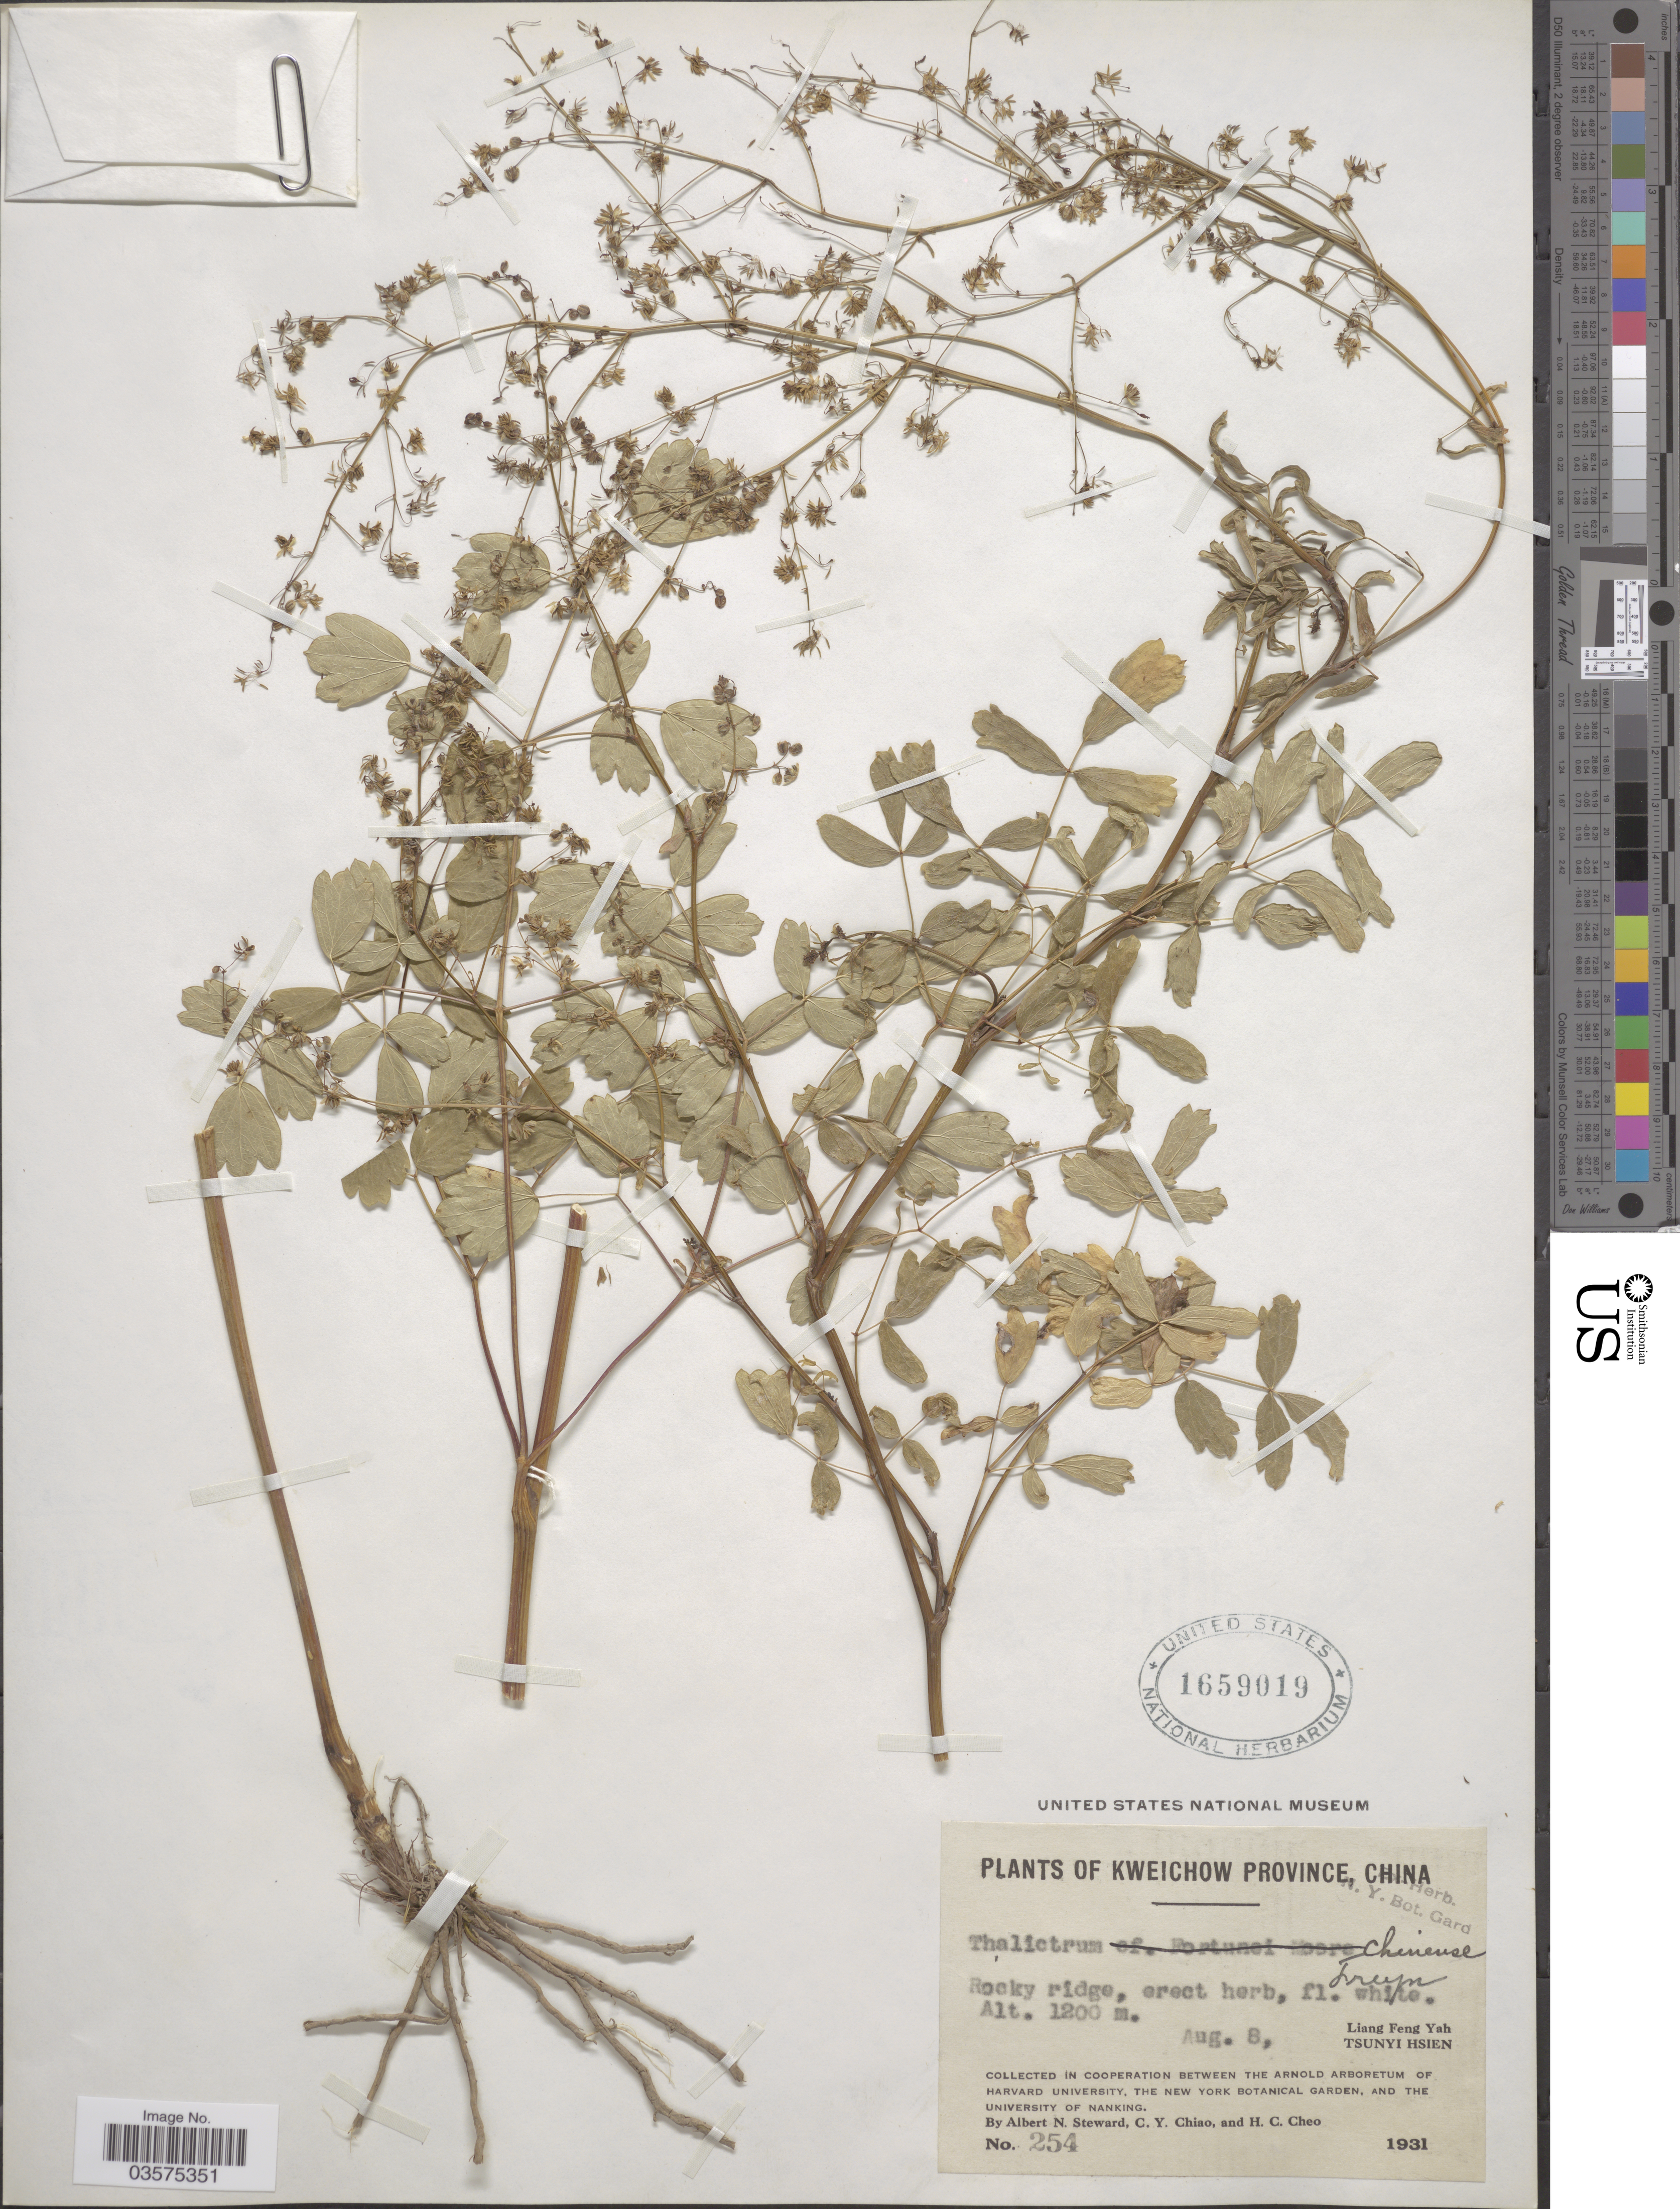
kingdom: Plantae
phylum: Tracheophyta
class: Magnoliopsida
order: Ranunculales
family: Ranunculaceae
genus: Thalictrum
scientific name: Thalictrum chinense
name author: Freyn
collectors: A. N. Steward, C. Y. Chiao & H. Cheo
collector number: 254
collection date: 1931-08-08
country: China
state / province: Guizhou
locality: Liang Feng Yah. Tsunyi Hsien. Kweichow Province.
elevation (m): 1200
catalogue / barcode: US 1659019